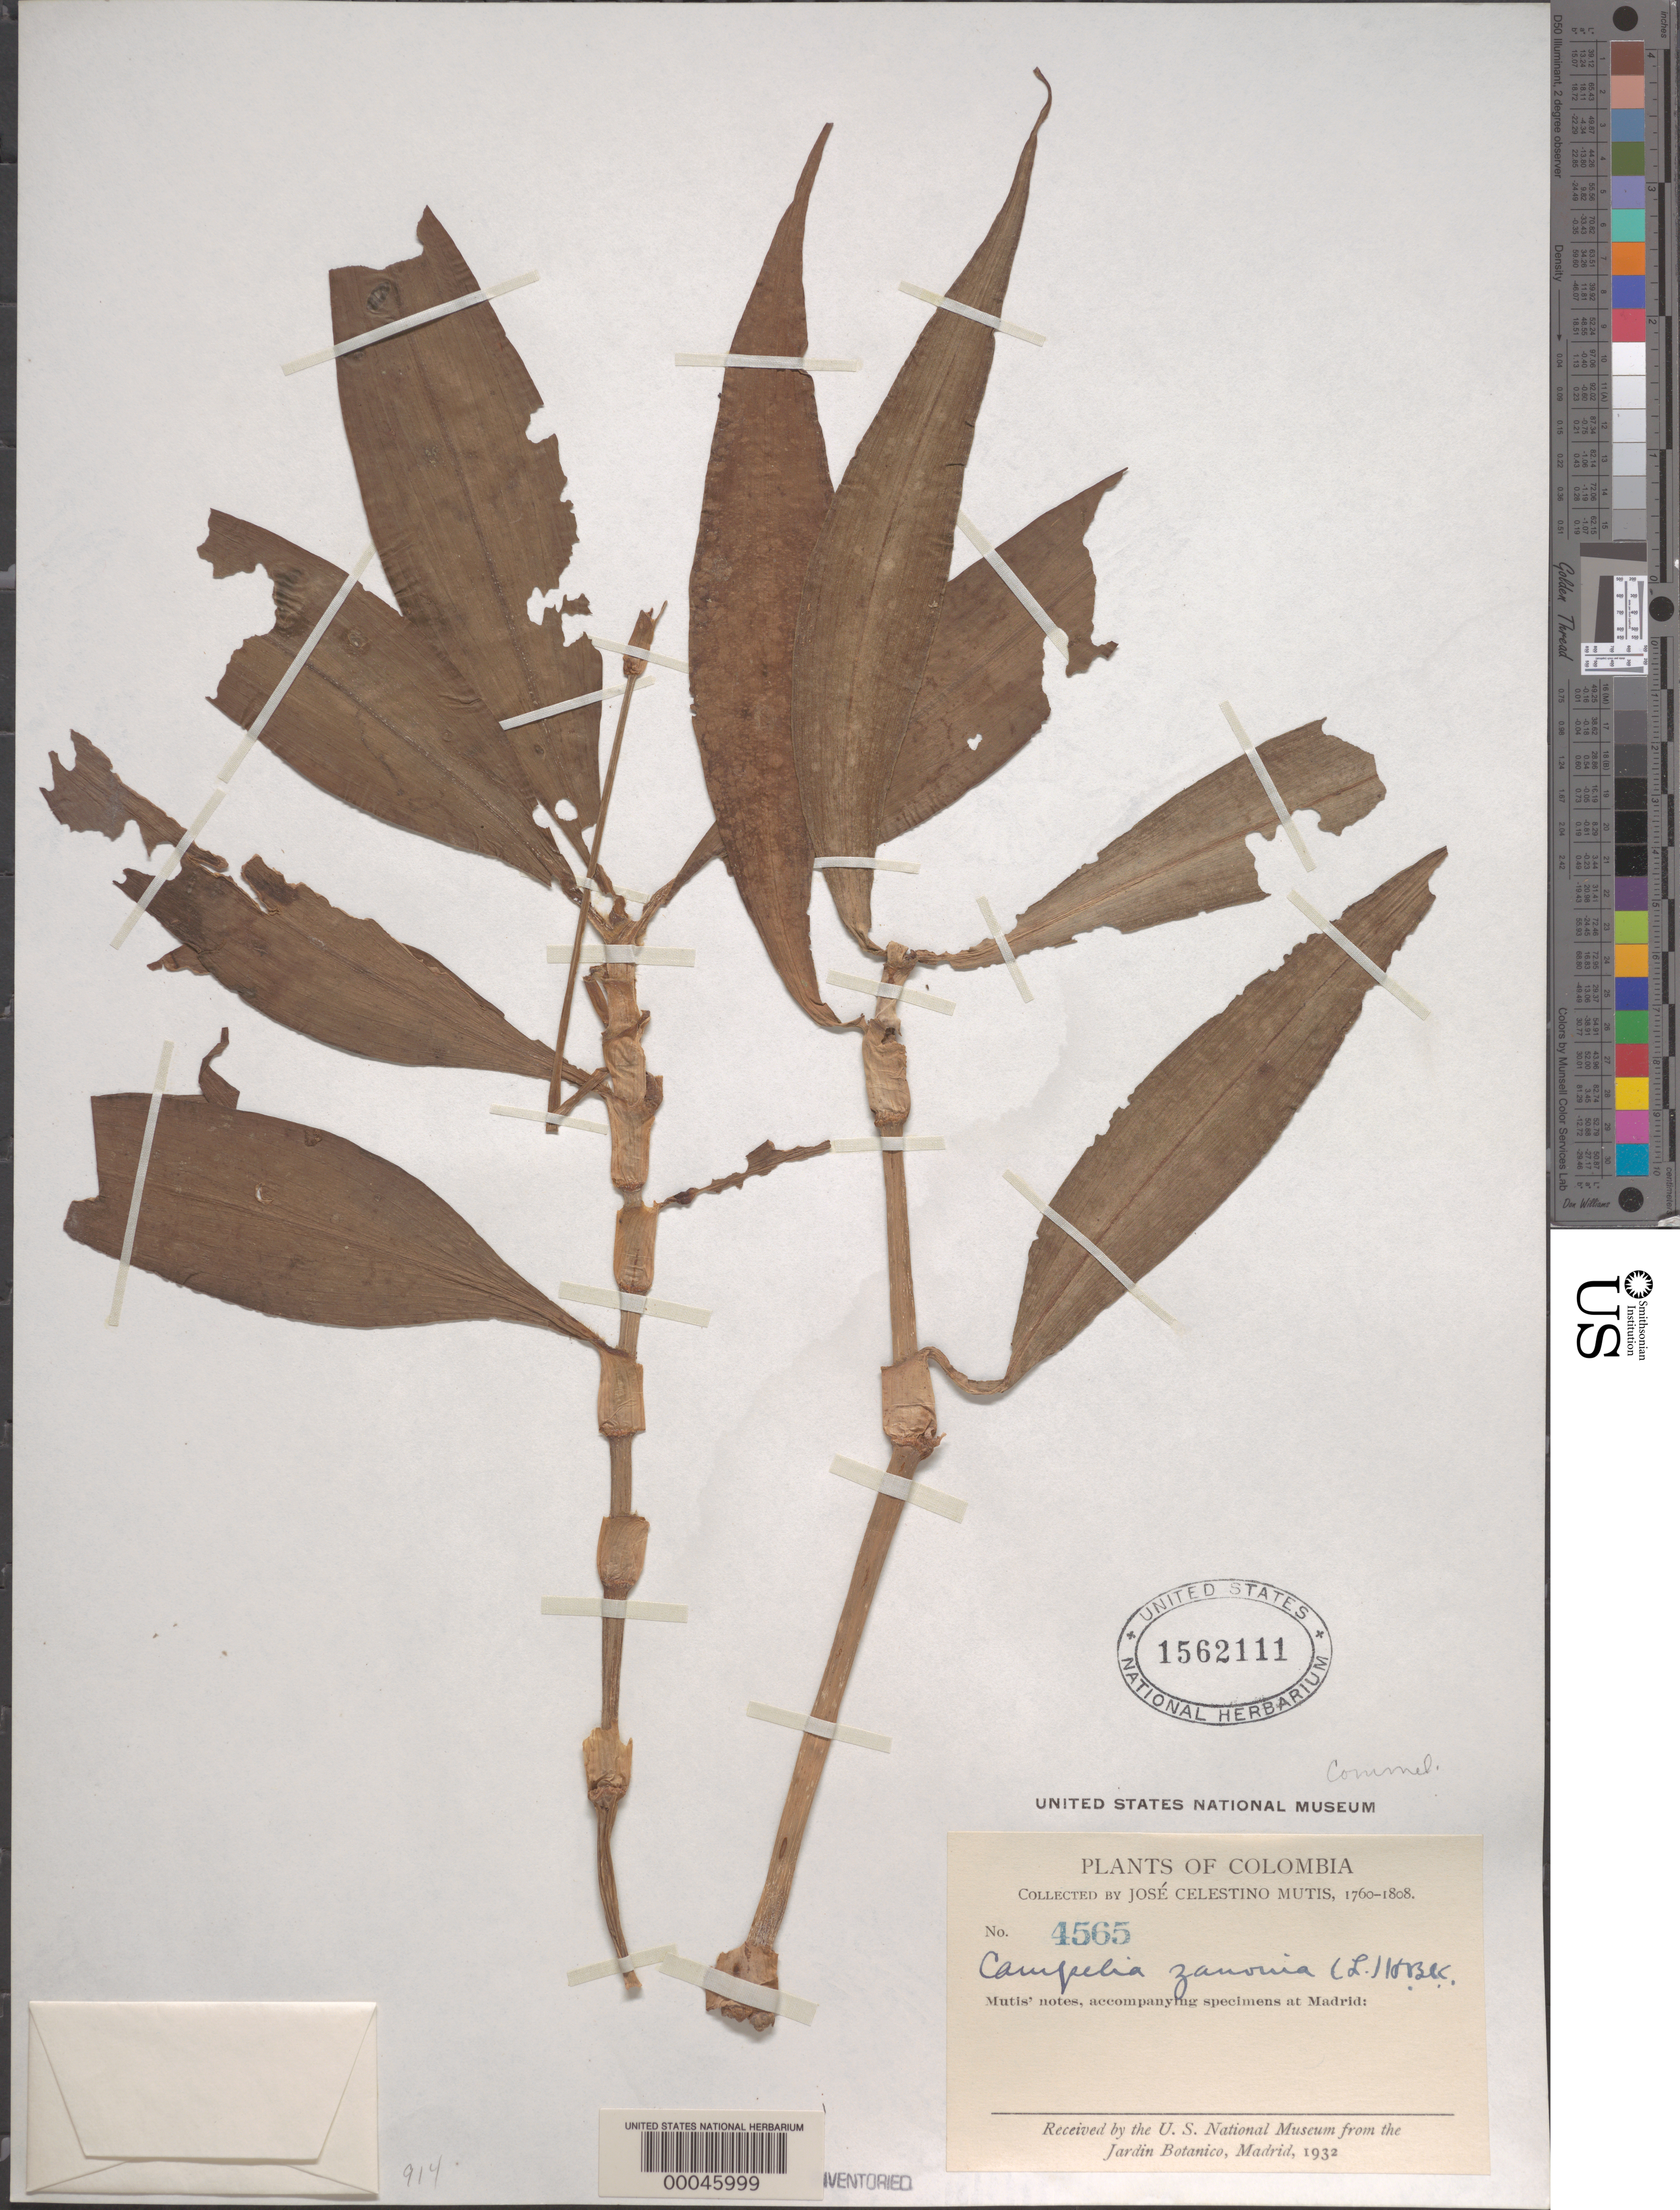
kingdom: Plantae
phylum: Tracheophyta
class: Liliopsida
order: Commelinales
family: Commelinaceae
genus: Tradescantia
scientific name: Tradescantia zanonia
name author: (L.) Sw.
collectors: J. C. B. Mutis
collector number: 4565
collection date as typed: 1760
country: Colombia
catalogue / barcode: US 1562111